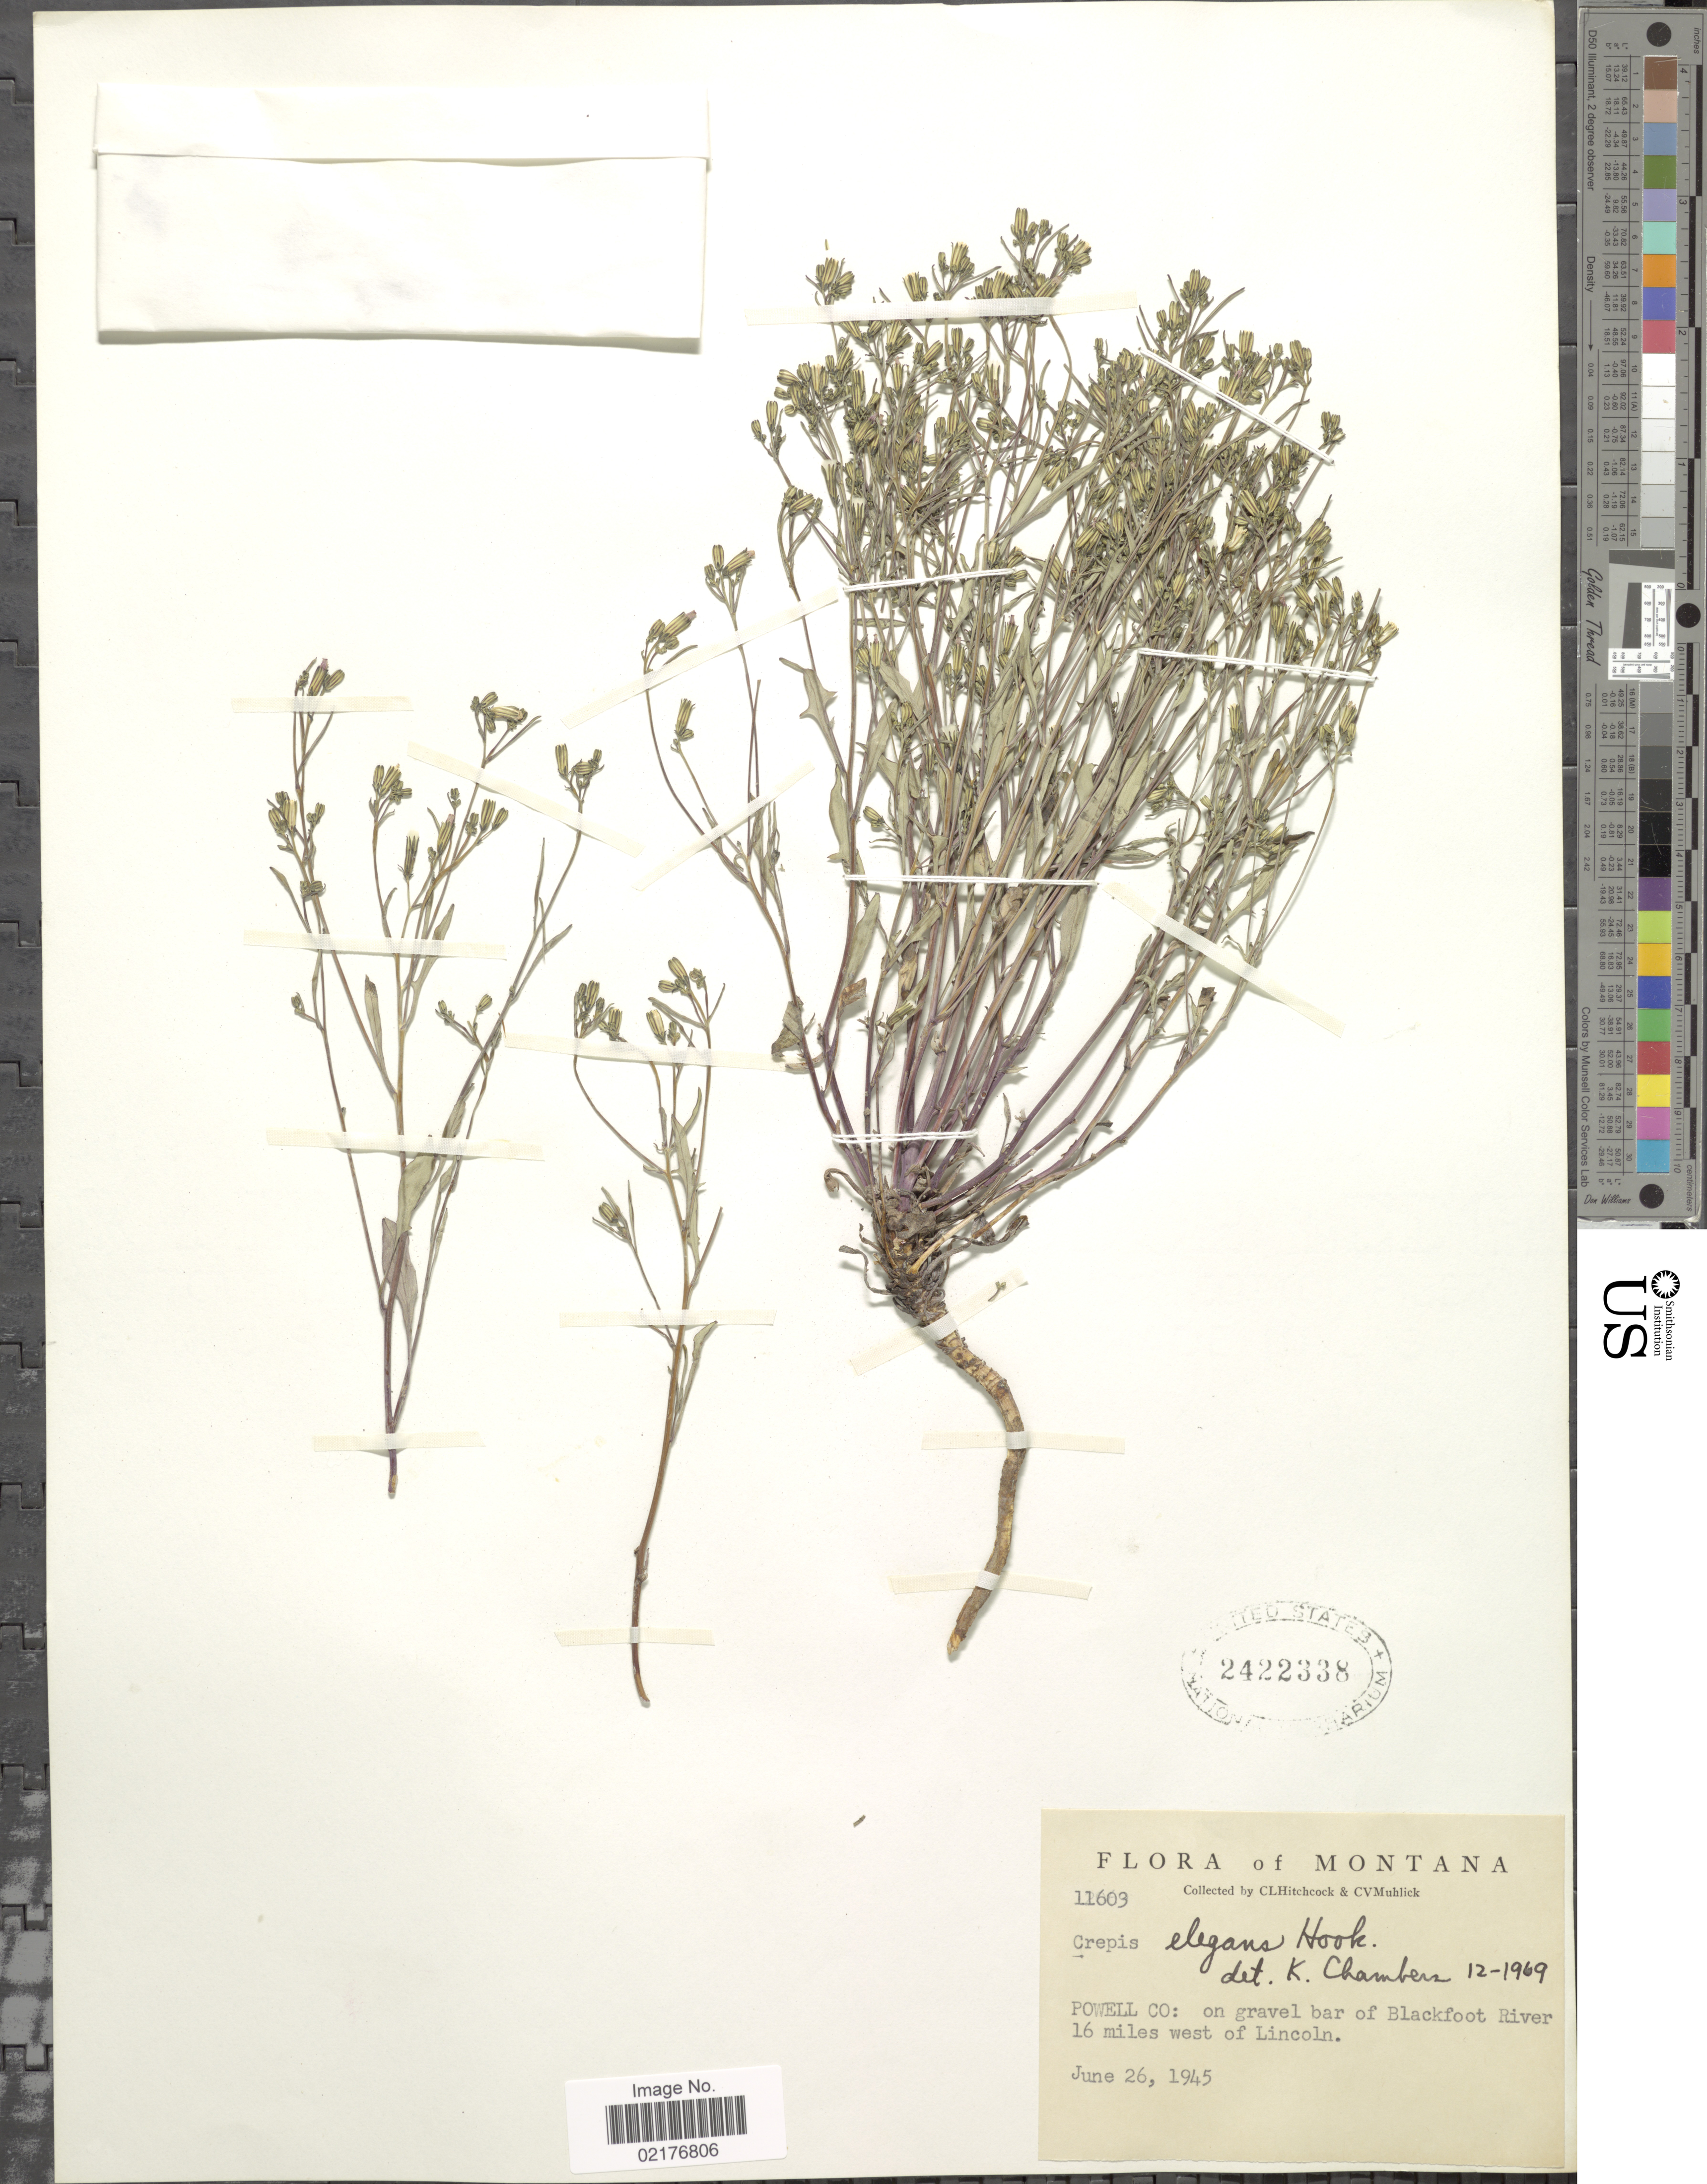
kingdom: Plantae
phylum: Tracheophyta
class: Magnoliopsida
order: Asterales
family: Asteraceae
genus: Askellia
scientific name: Askellia elegans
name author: (Hook.) W.A. Weber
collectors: C. L. Hitchcock & C. V. Muhlick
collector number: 11603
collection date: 1945-06-26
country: United States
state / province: Montana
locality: Powell Co: on gravel bar of Blackfoot River 16 miles west of Lincoln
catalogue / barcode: US 2422338